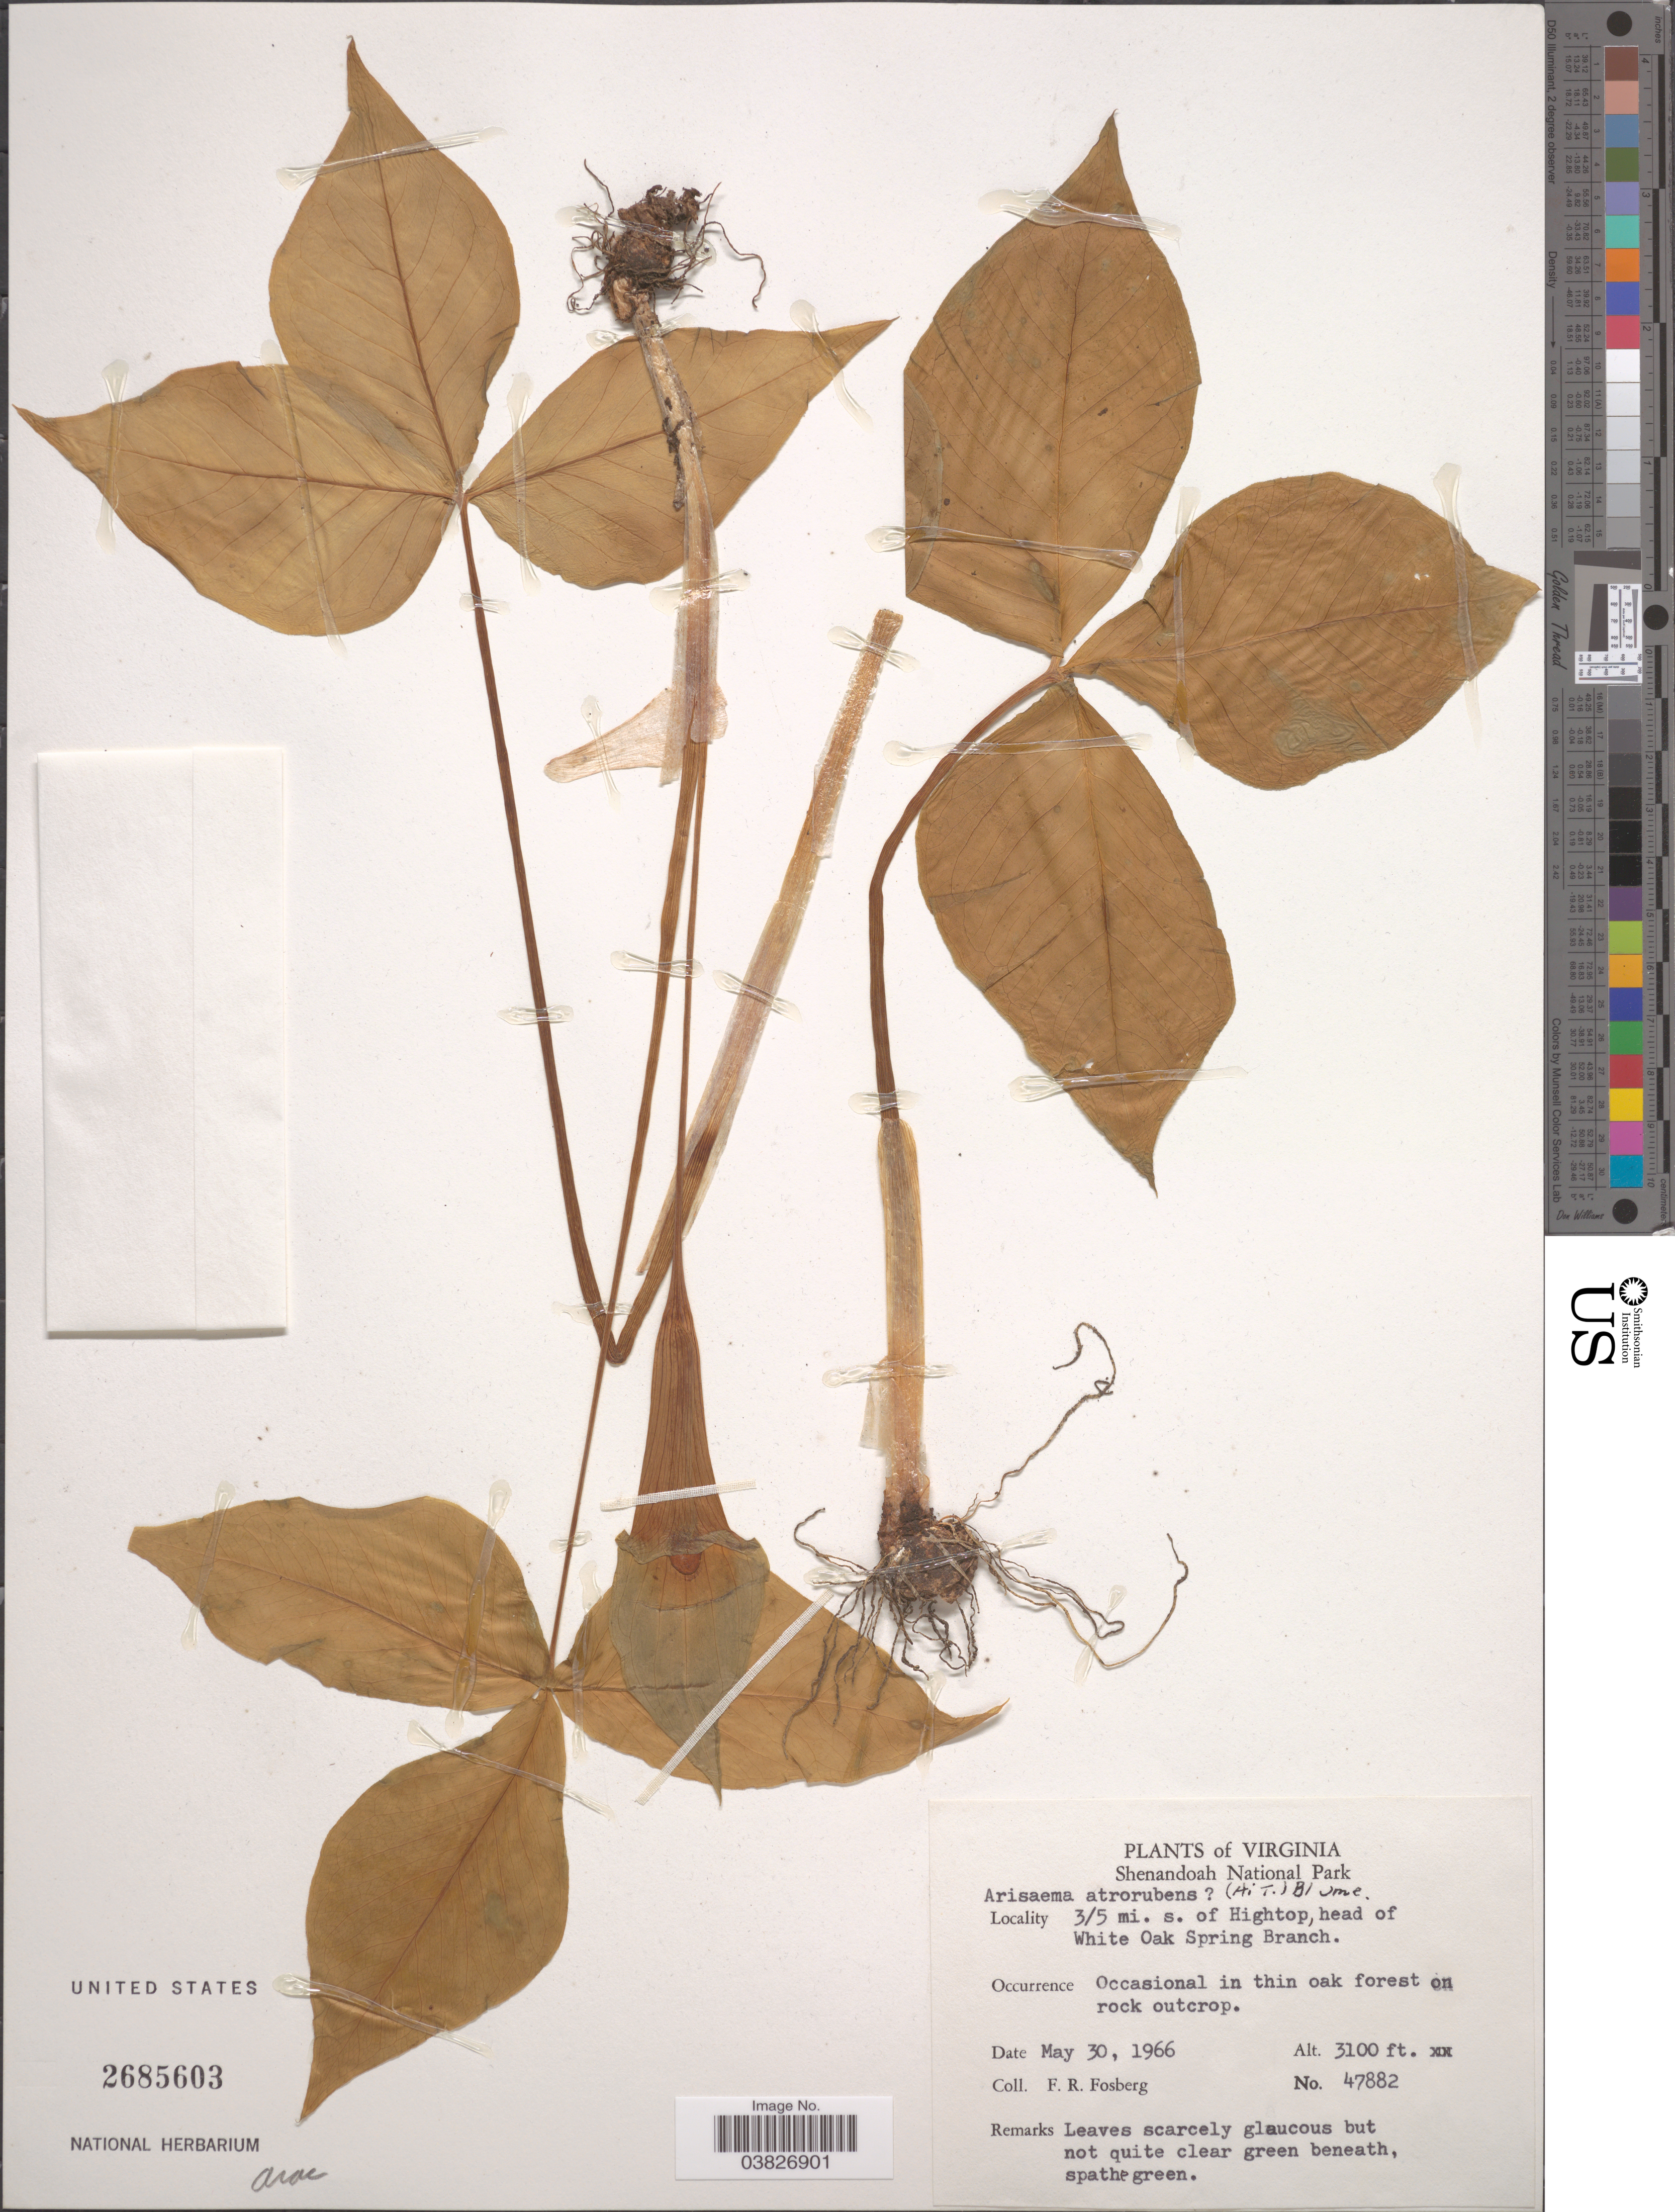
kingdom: Plantae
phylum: Tracheophyta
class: Liliopsida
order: Alismatales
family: Araceae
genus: Arisaema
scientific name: Arisaema atrorubens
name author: (Aiton) Blume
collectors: F. R. Fosberg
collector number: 47882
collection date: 1966-05-30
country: United States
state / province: Virginia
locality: Shenandoah National Park. 3/5 mi. s. of Hightop, head of White Oak Spring Branch.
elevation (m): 945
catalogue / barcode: US 2685603